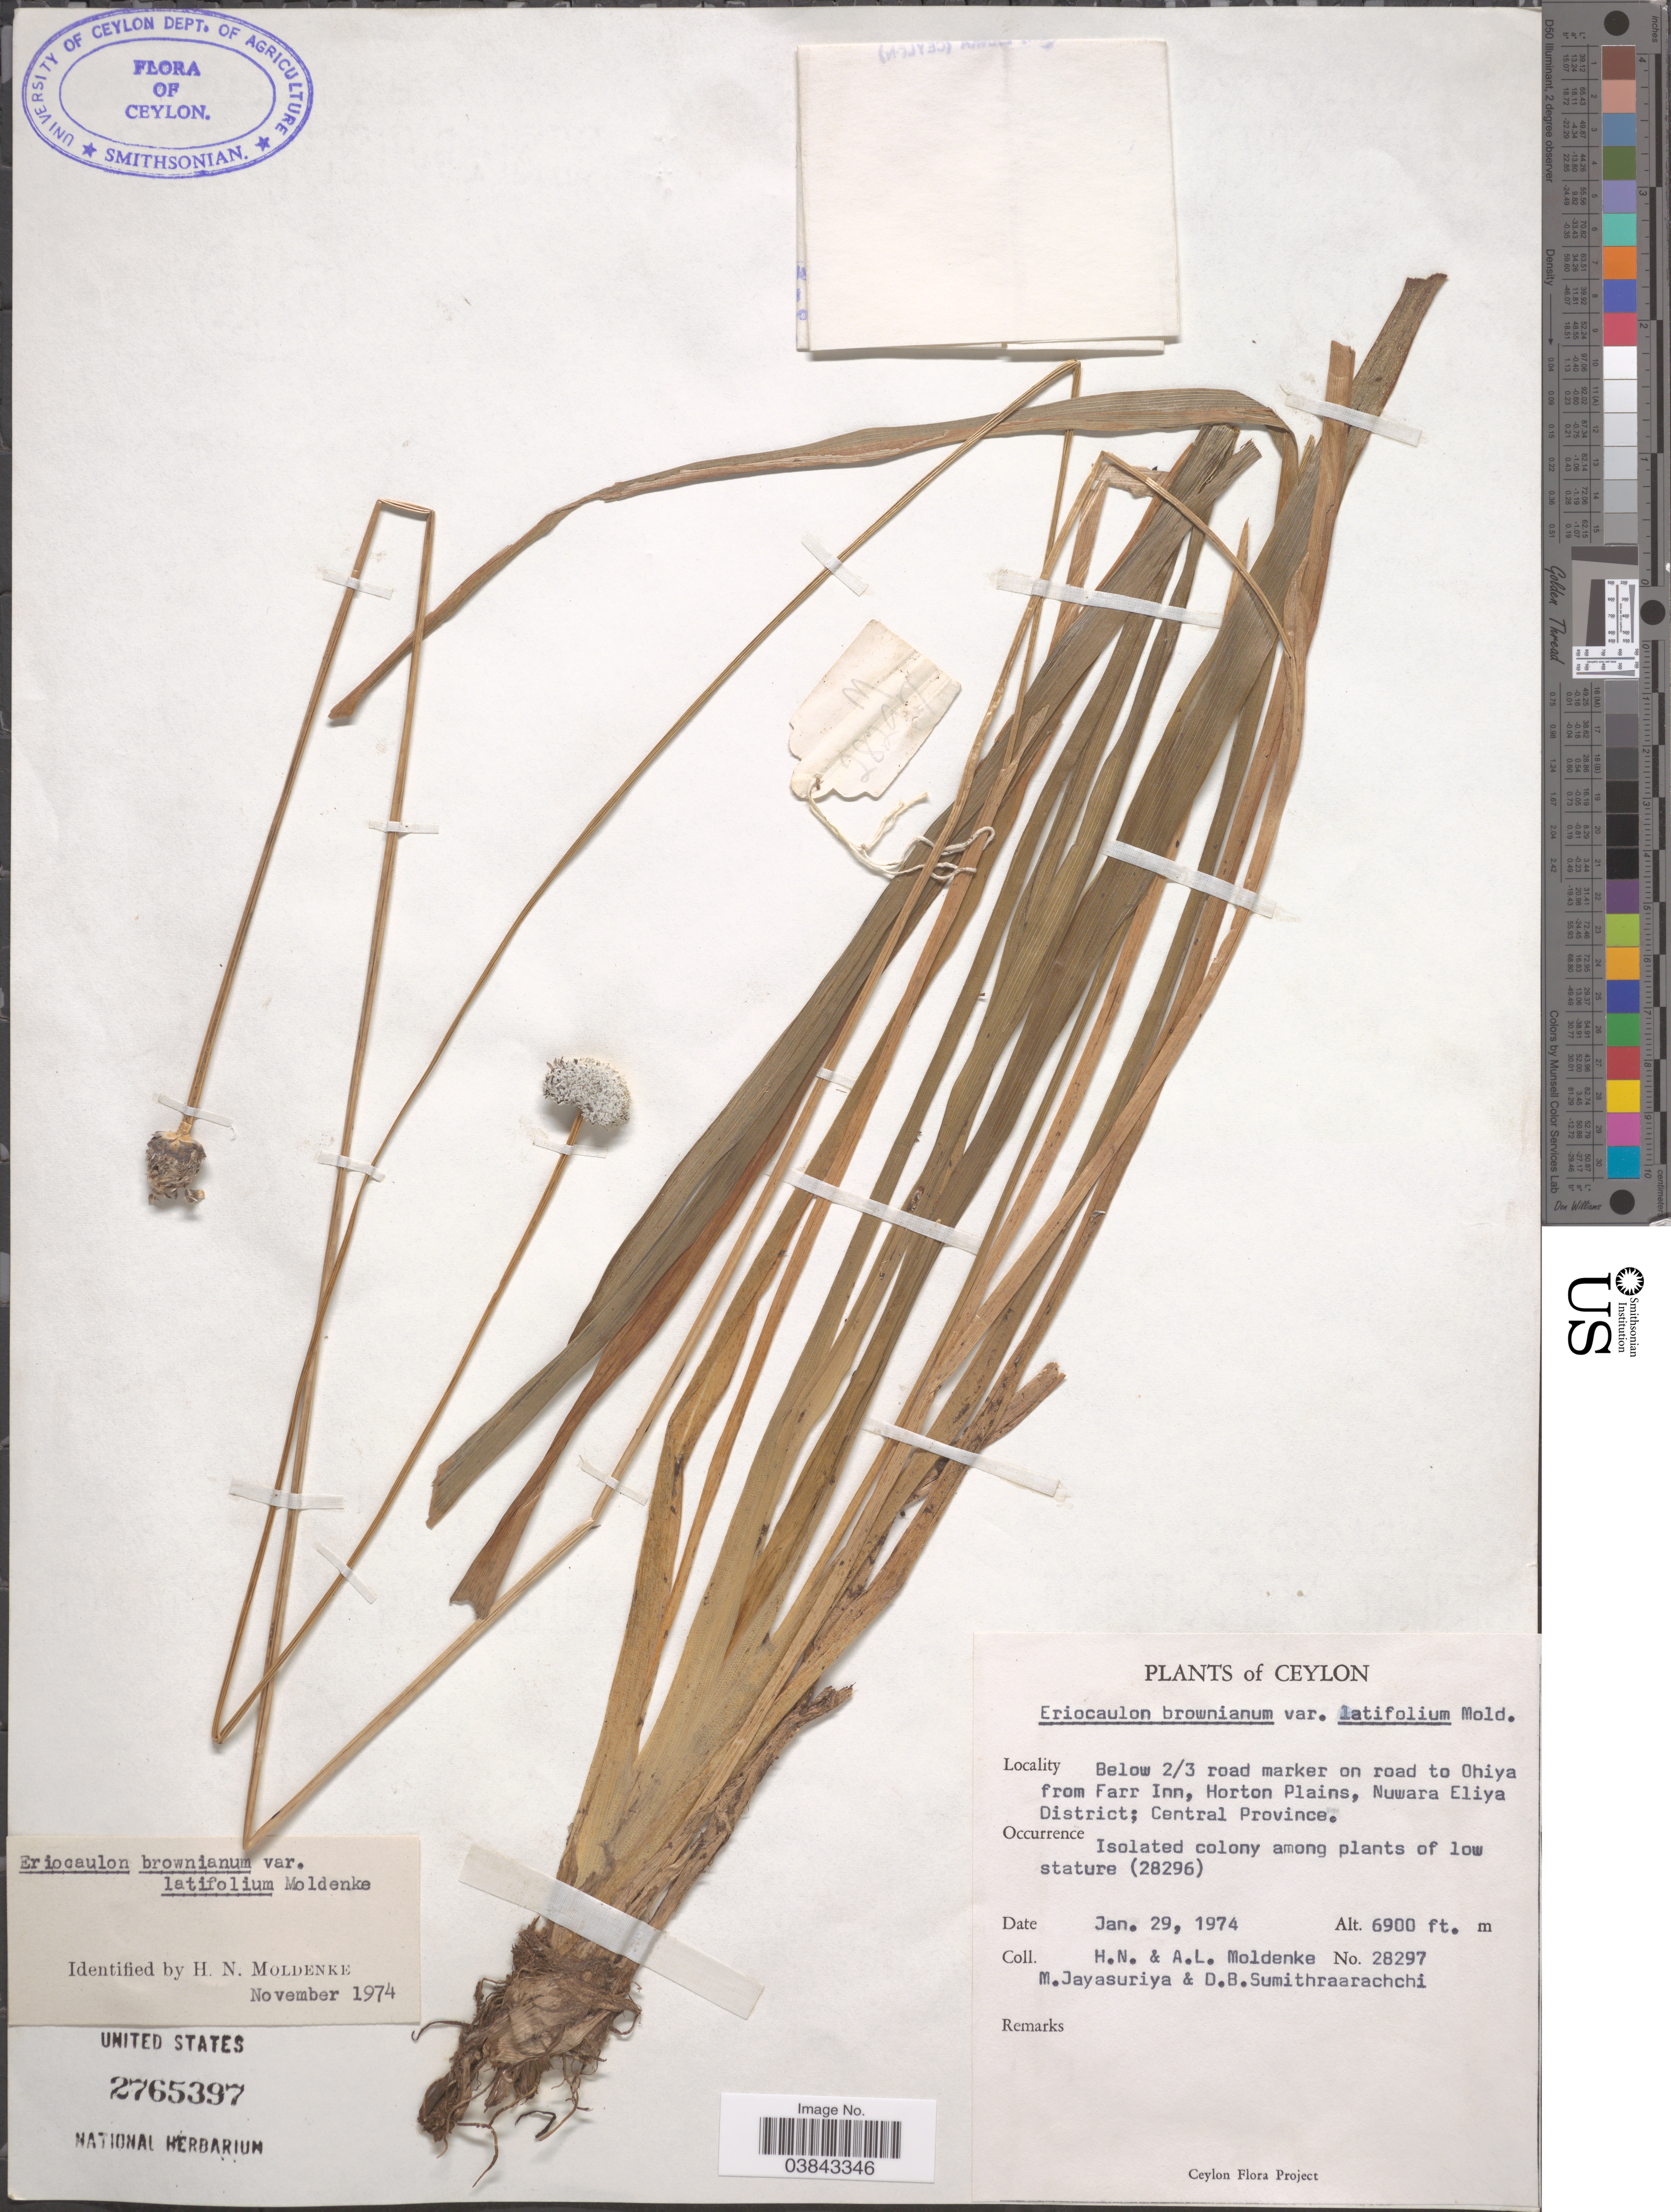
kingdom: Plantae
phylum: Tracheophyta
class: Liliopsida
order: Poales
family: Eriocaulaceae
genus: Eriocaulon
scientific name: Eriocaulon brownianum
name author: Mart.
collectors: H. N. Moldenke, A. L. Moldenke, M. Jayasuriya & D. B. Sumithraarachchi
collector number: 28297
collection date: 1974-01-29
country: Sri Lanka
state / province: Central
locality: Ceylon. Below 2/3 road marker on road to Ohiya from Farr Inn, Horton Plains, Nuwara Eliya District; Central Province.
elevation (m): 2103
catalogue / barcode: US 2765397